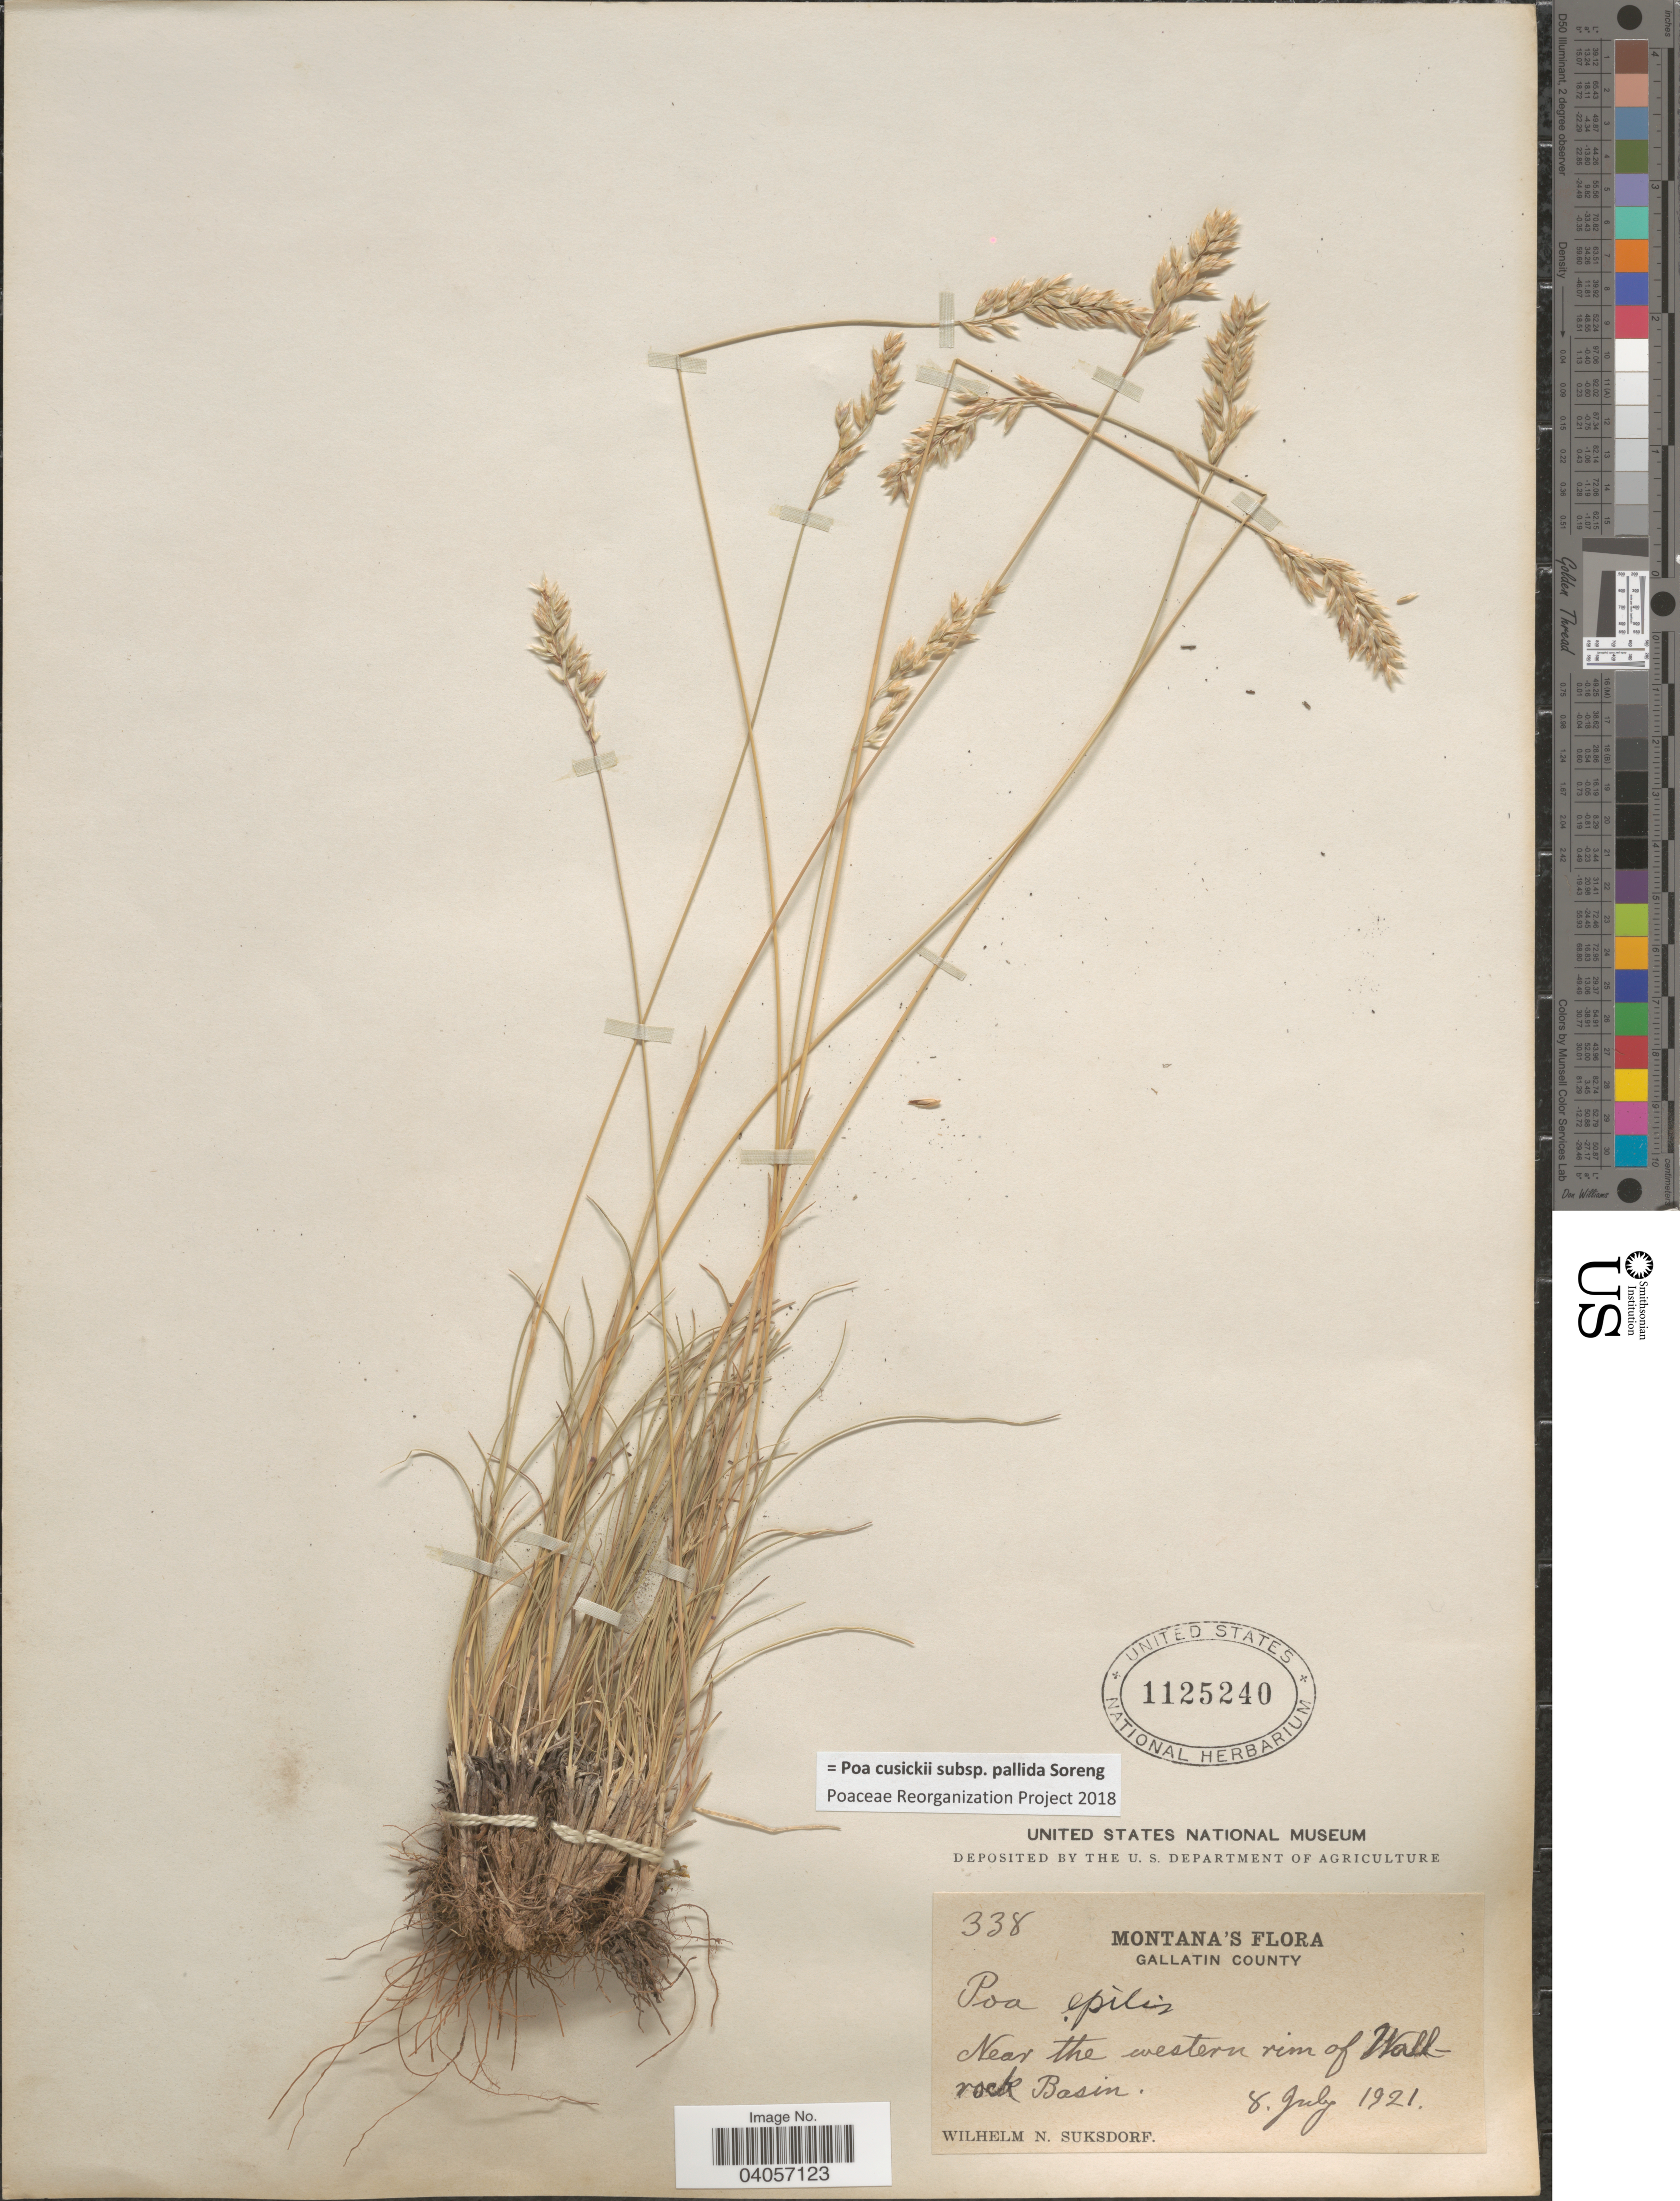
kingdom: Plantae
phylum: Tracheophyta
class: Liliopsida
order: Poales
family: Poaceae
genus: Poa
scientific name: Poa cusickii subsp. pallida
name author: Soreng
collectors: W. N. Suksdorf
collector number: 338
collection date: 1921-07-08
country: United States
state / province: Montana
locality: Gallatin County. Near the western rim of Walk-rock Basin.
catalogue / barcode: US 1125240